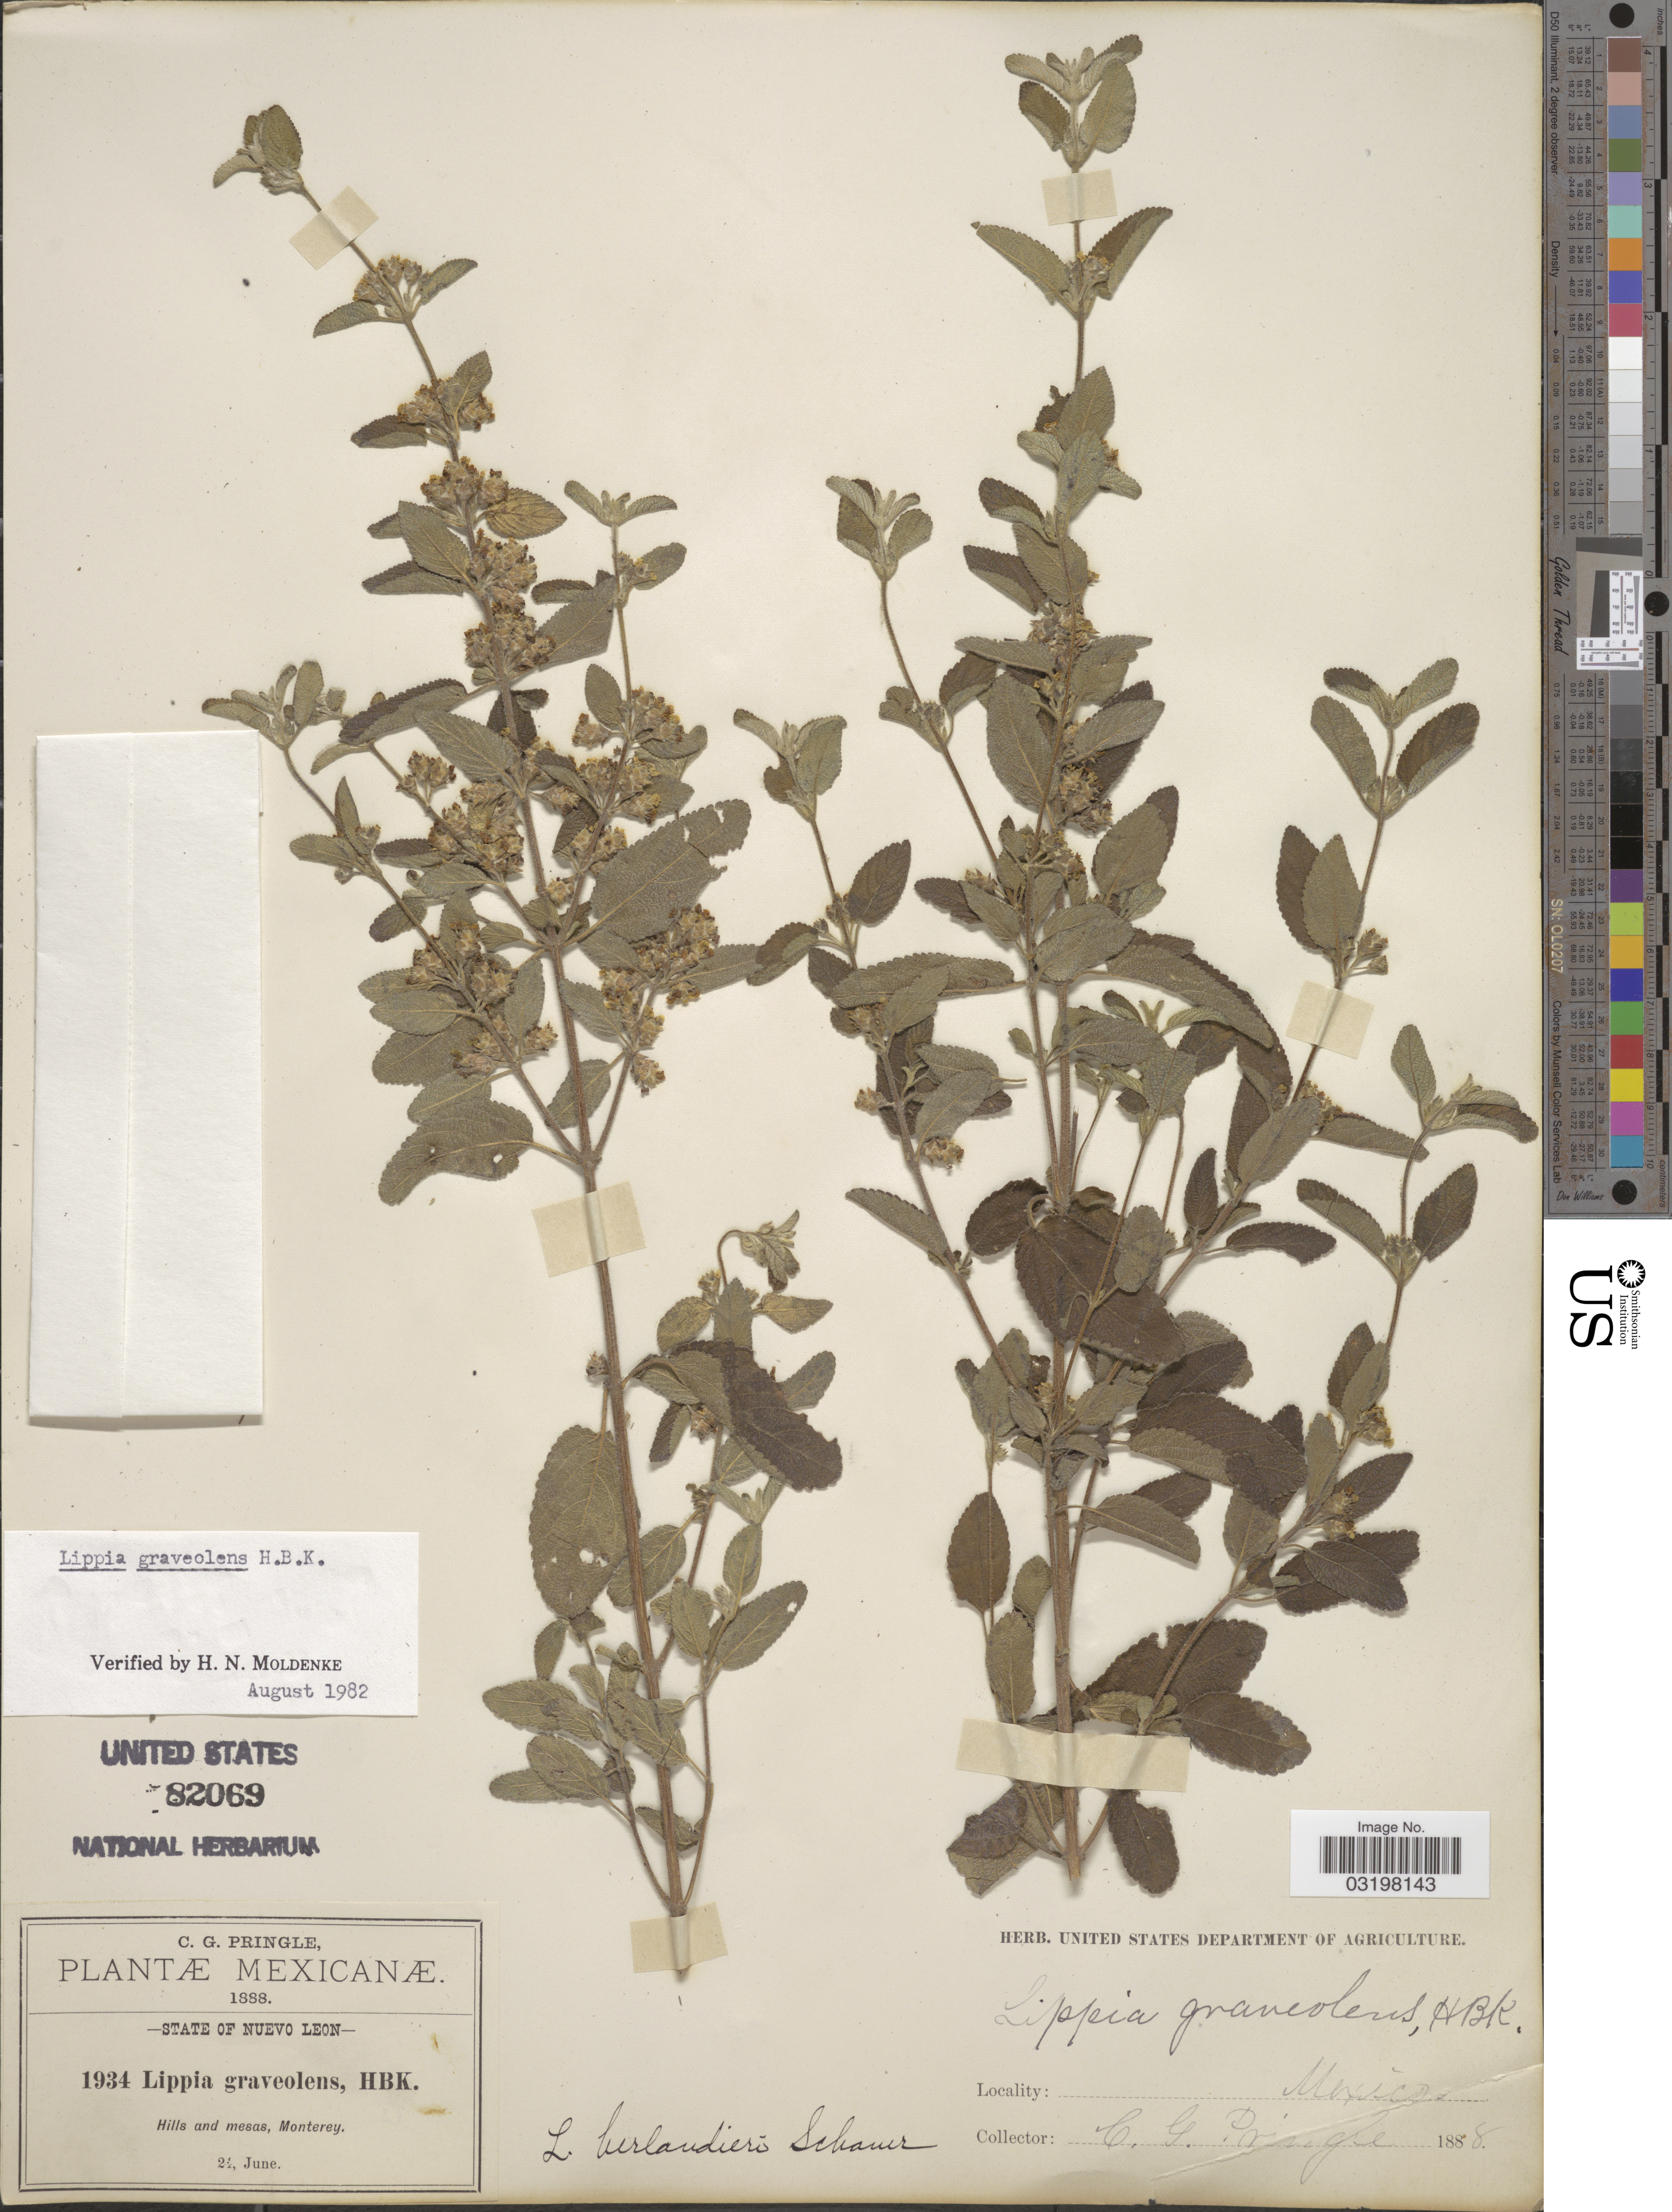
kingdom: Plantae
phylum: Tracheophyta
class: Magnoliopsida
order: Lamiales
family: Verbenaceae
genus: Lippia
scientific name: Lippia graveolens f. graveolens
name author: Kunth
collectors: C. G. Pringle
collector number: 1934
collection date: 1888-06-24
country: Mexico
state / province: Nuevo León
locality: Hills and mesas, Monterey.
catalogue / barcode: US 82069